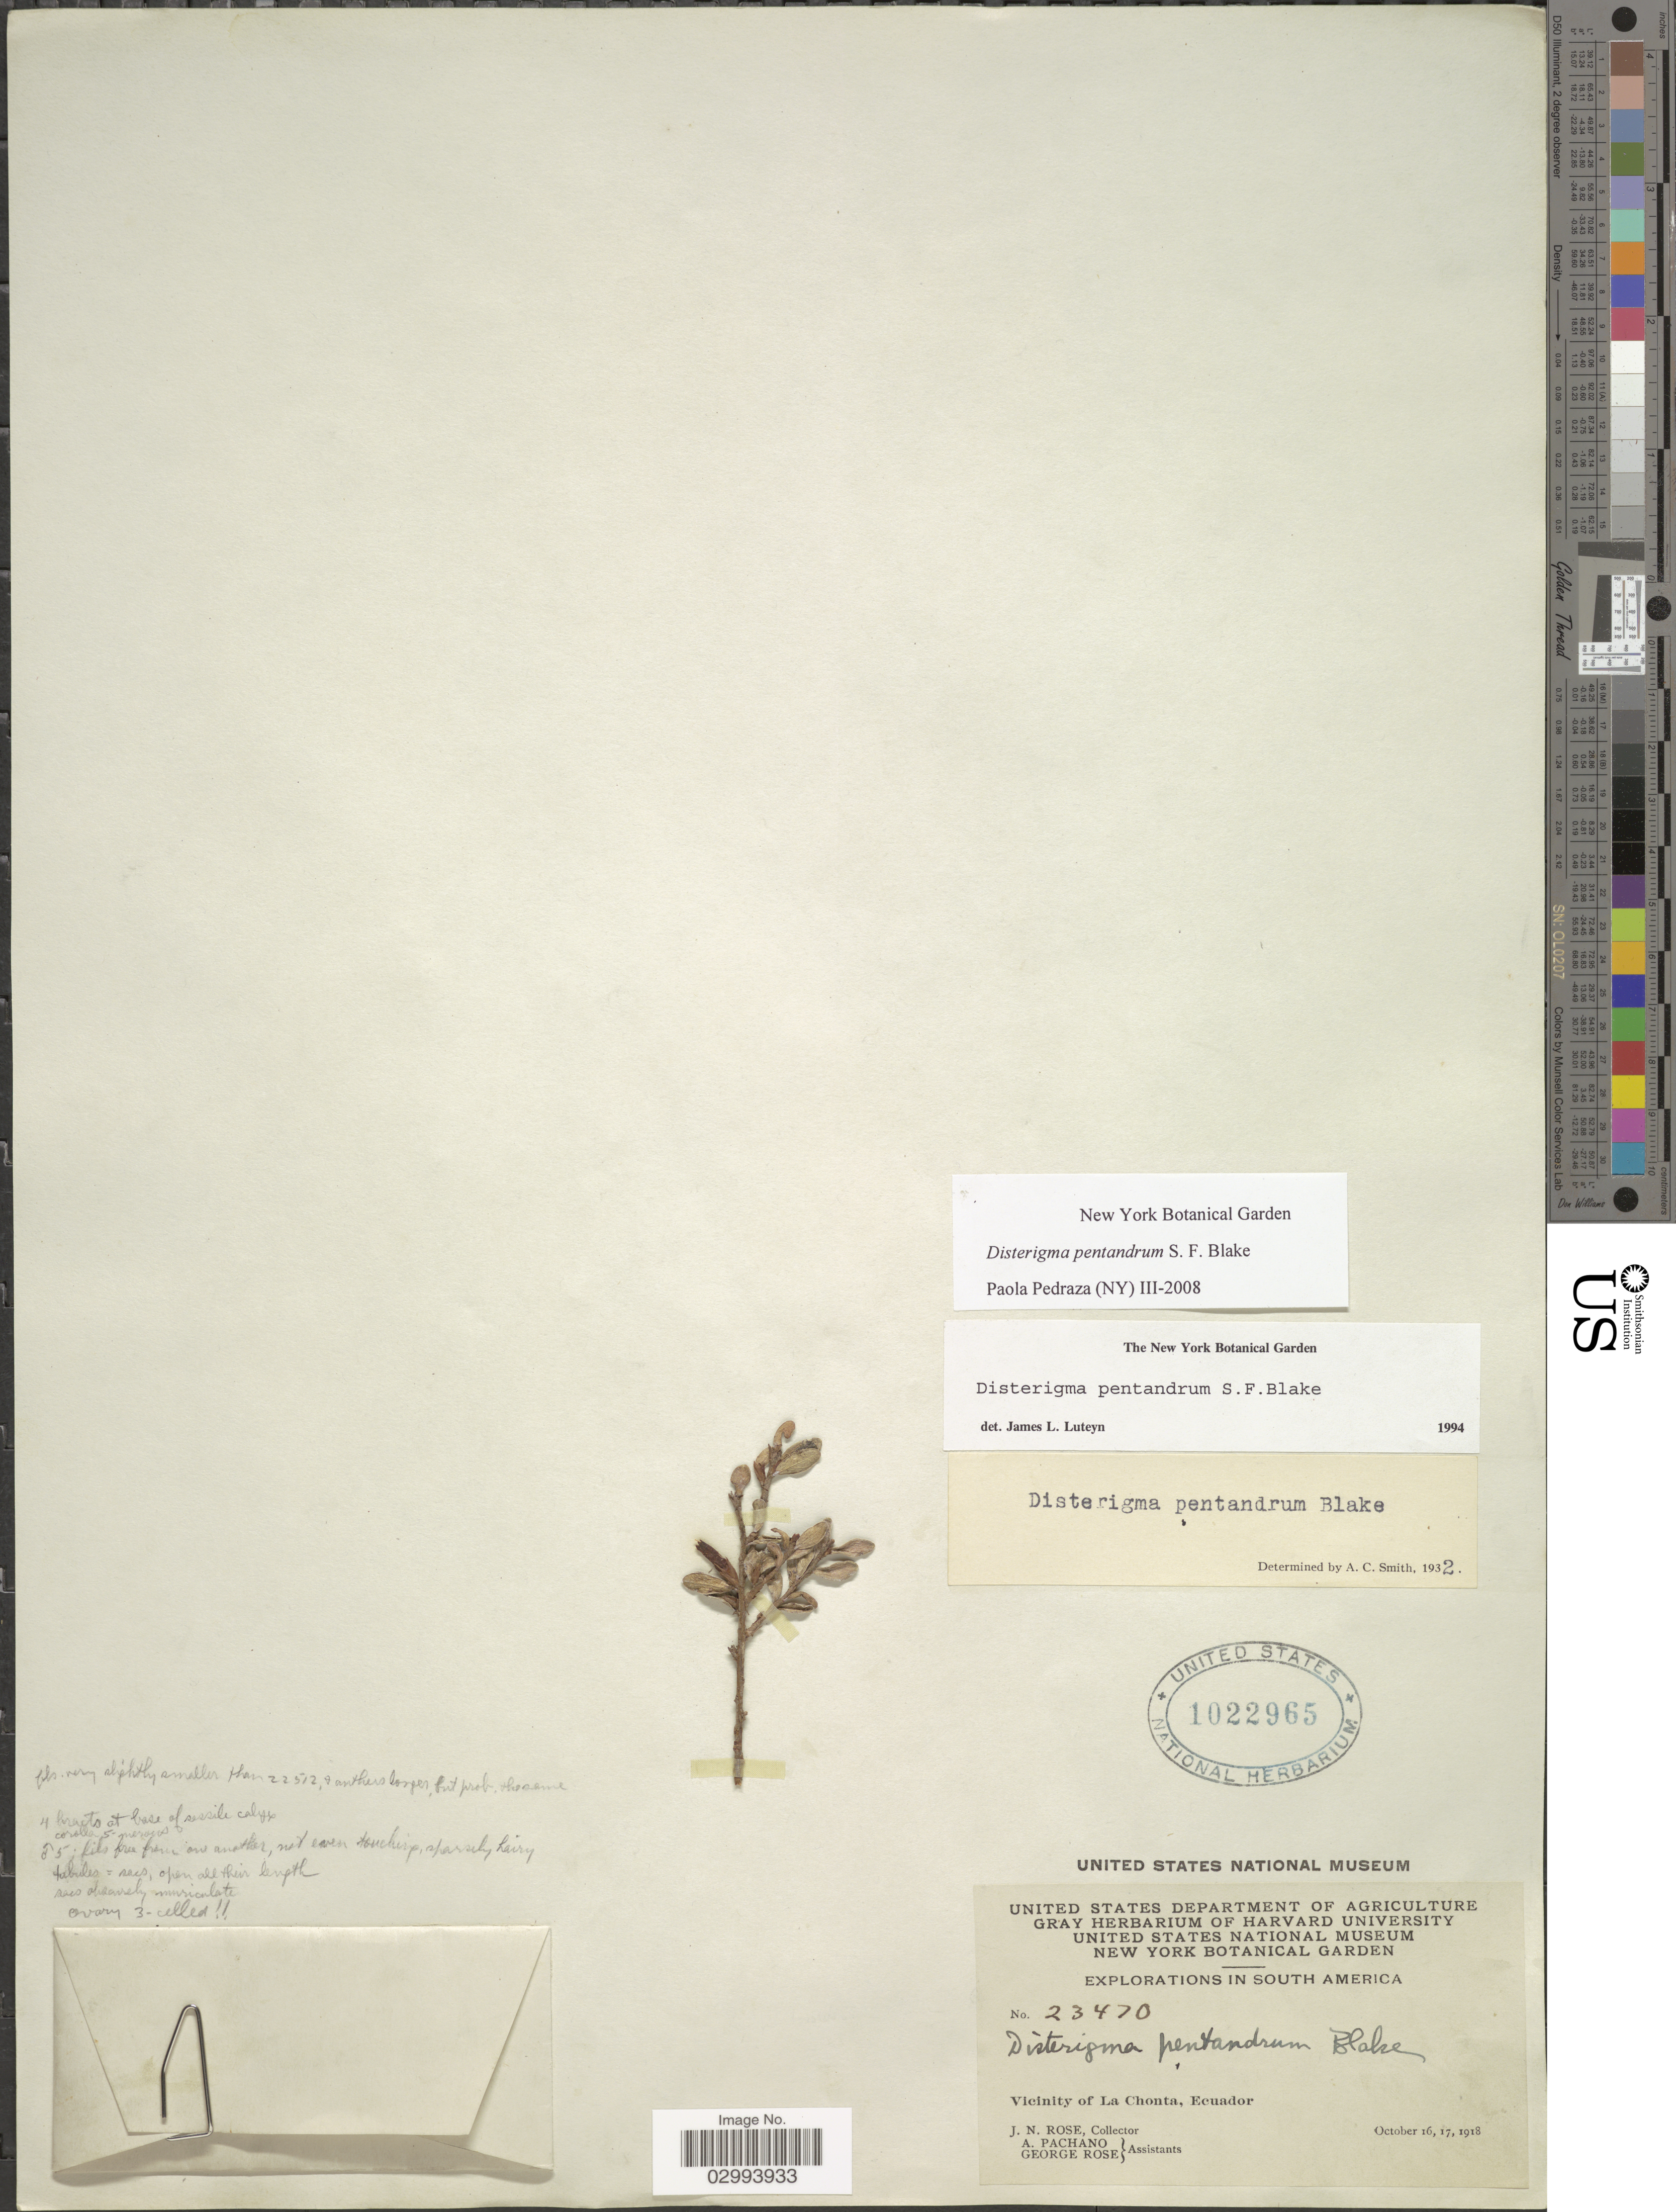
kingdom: Plantae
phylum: Tracheophyta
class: Magnoliopsida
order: Ericales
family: Ericaceae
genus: Disterigma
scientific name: Disterigma pentandrum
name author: S.F. Blake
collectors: J. N. Rose, A. Pachano & G. Rose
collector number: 23470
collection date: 1918-10-16/1918-10-17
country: Ecuador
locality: South America. Vicinity of La Chonta.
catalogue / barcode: US 1022965